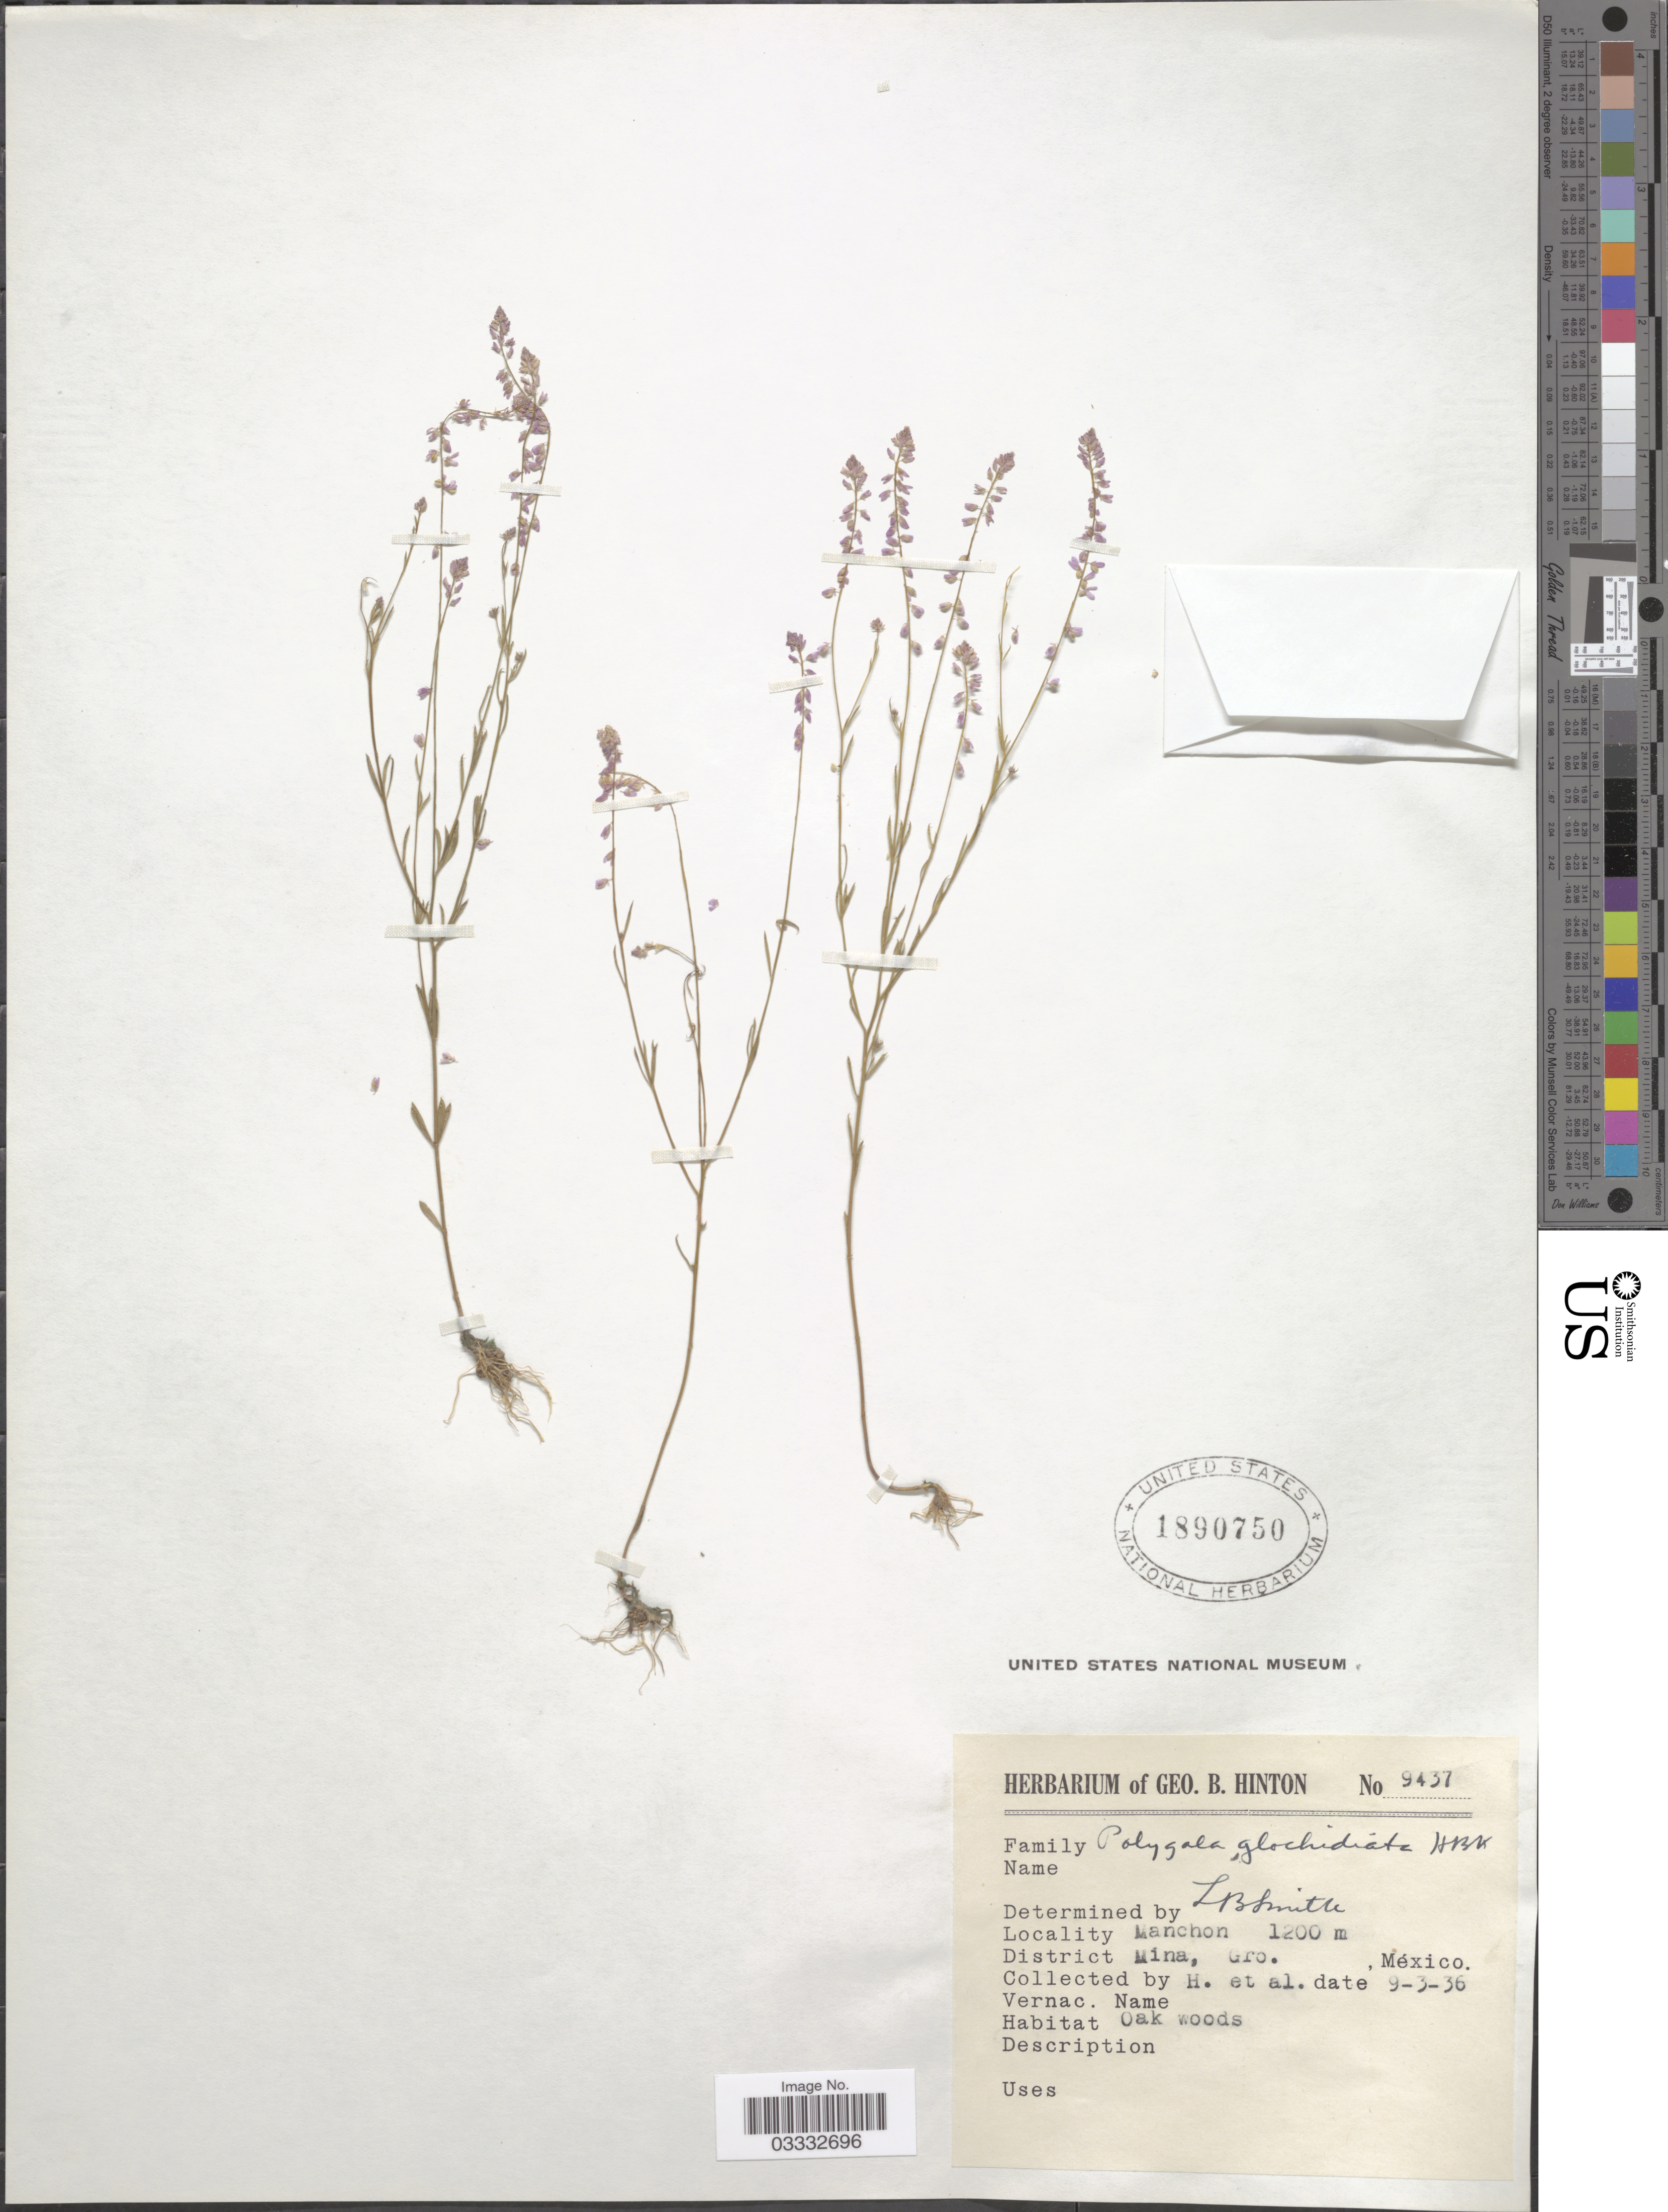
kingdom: Plantae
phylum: Tracheophyta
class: Magnoliopsida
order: Fabales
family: Polygalaceae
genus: Polygala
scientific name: Polygala glochidiata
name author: Kunth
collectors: G. B. Hinton & et al.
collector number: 9437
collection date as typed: Transcribed d/m/y: 9/3/36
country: Mexico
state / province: Guerrero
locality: Manchon. District Mina.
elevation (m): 1200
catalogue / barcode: US 1890750